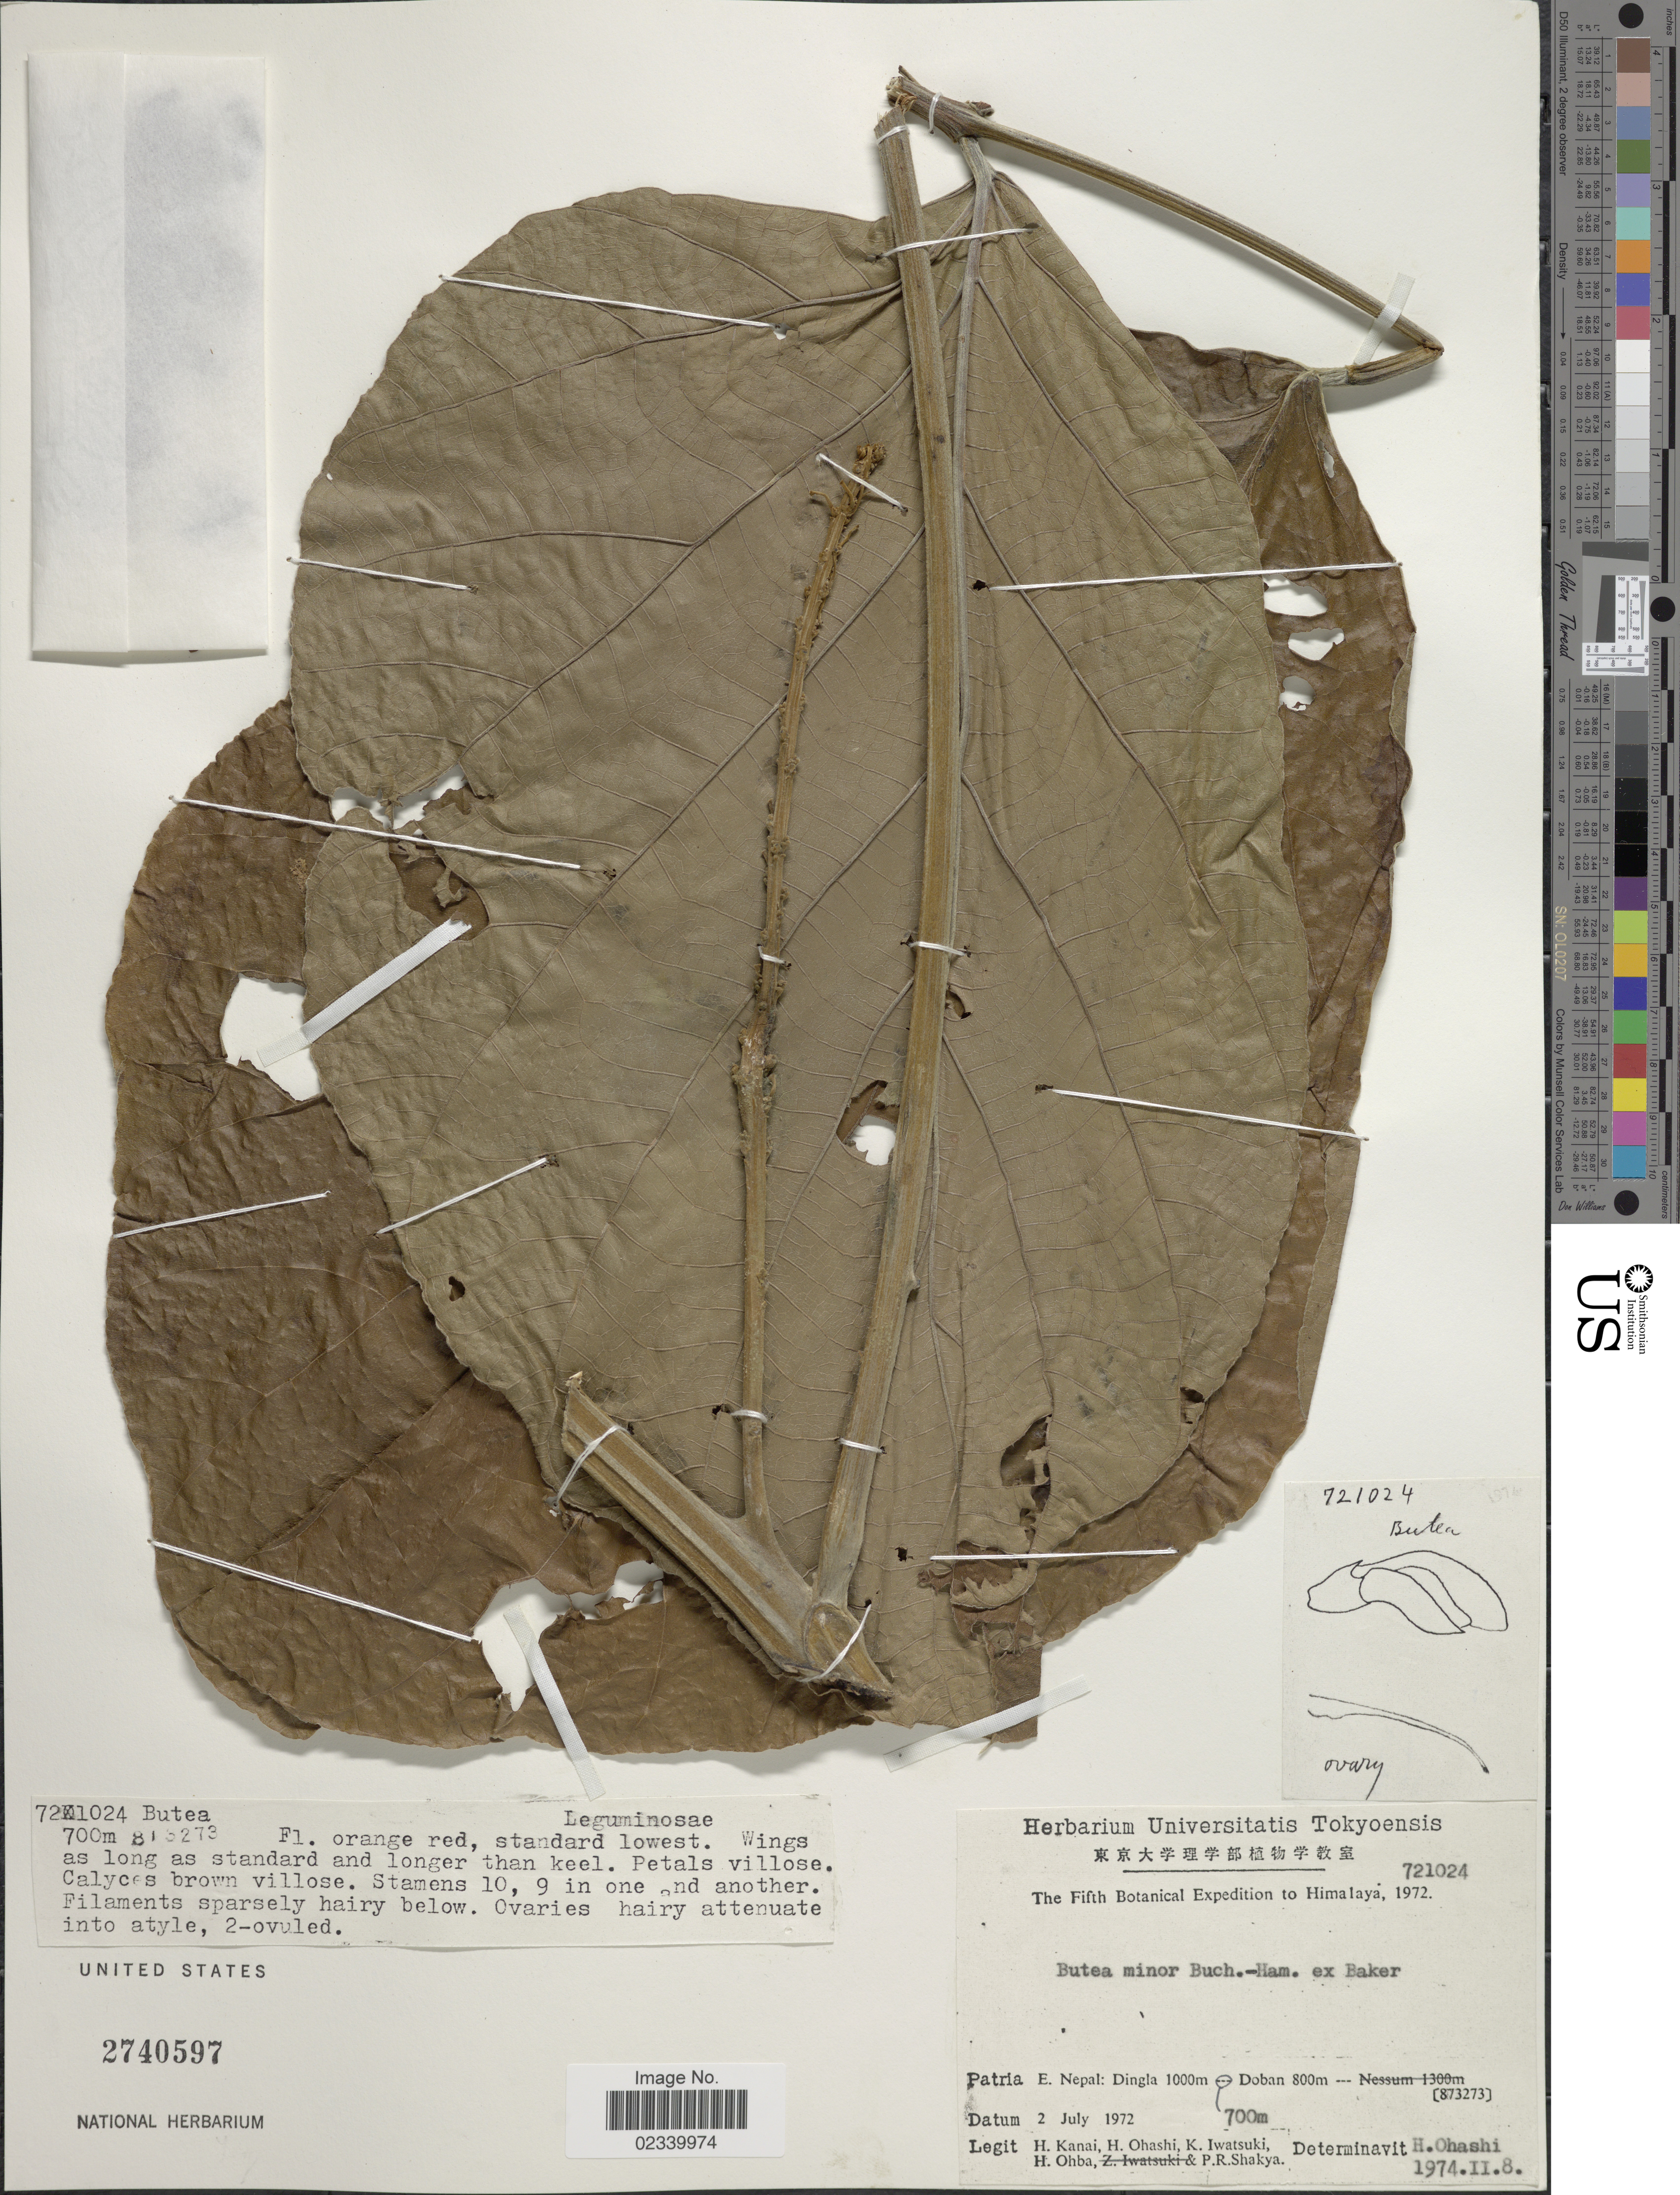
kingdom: Plantae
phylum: Tracheophyta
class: Magnoliopsida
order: Fabales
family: Fabaceae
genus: Butea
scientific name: Butea minor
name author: Buch.-Ham. ex Wall.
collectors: H. Kanai, H. Ohashi, K. Iwatsuki, H. Ohba & P. Shakya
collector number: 721024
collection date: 1974-02-08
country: Nepal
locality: Himalaya, Patria E. Nepal: Dingla, Doban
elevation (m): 700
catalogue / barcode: US 2740597